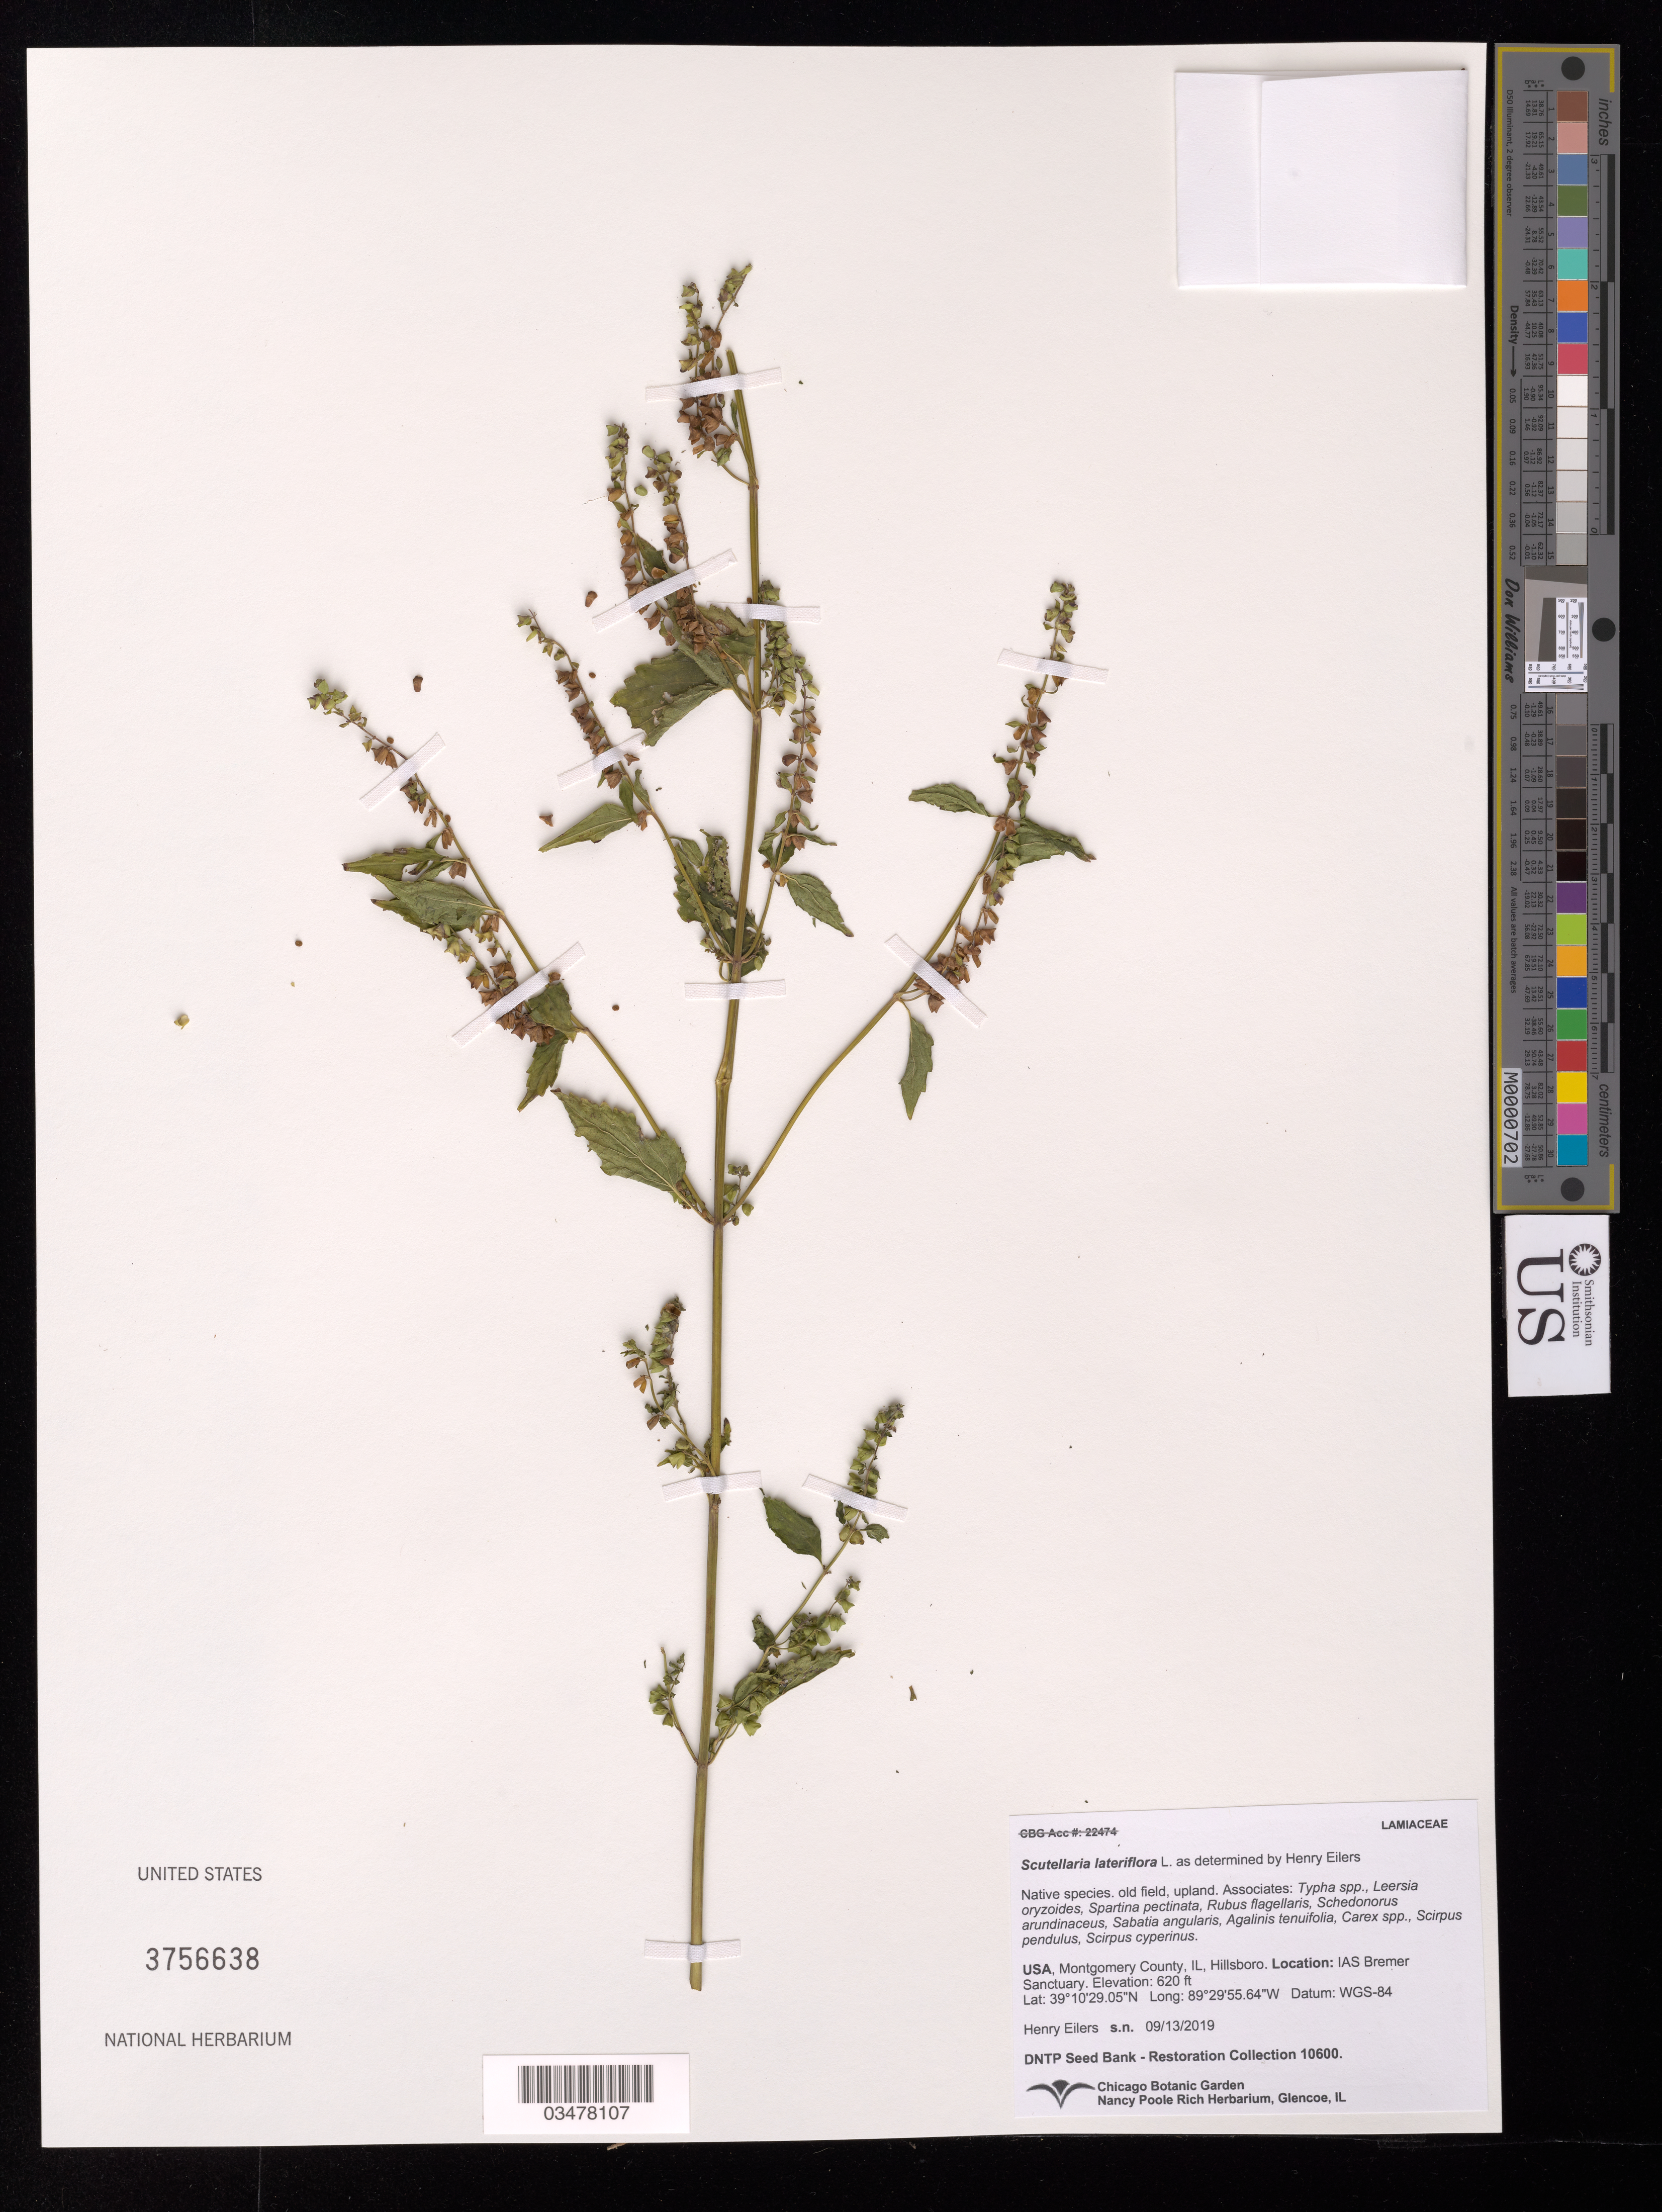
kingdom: Plantae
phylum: Tracheophyta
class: Magnoliopsida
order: Lamiales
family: Lamiaceae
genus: Scutellaria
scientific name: Scutellaria lateriflora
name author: L.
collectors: H. Eilers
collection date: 2019-09-13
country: United States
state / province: Illinois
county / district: Montgomery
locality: Hillsboro. IAS Bremer Sanctuary,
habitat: Old field, upland. With Typha sp., Leersia oryzoides, Carex sp, Scripus pendulus, ect.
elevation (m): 189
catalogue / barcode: US 3756638